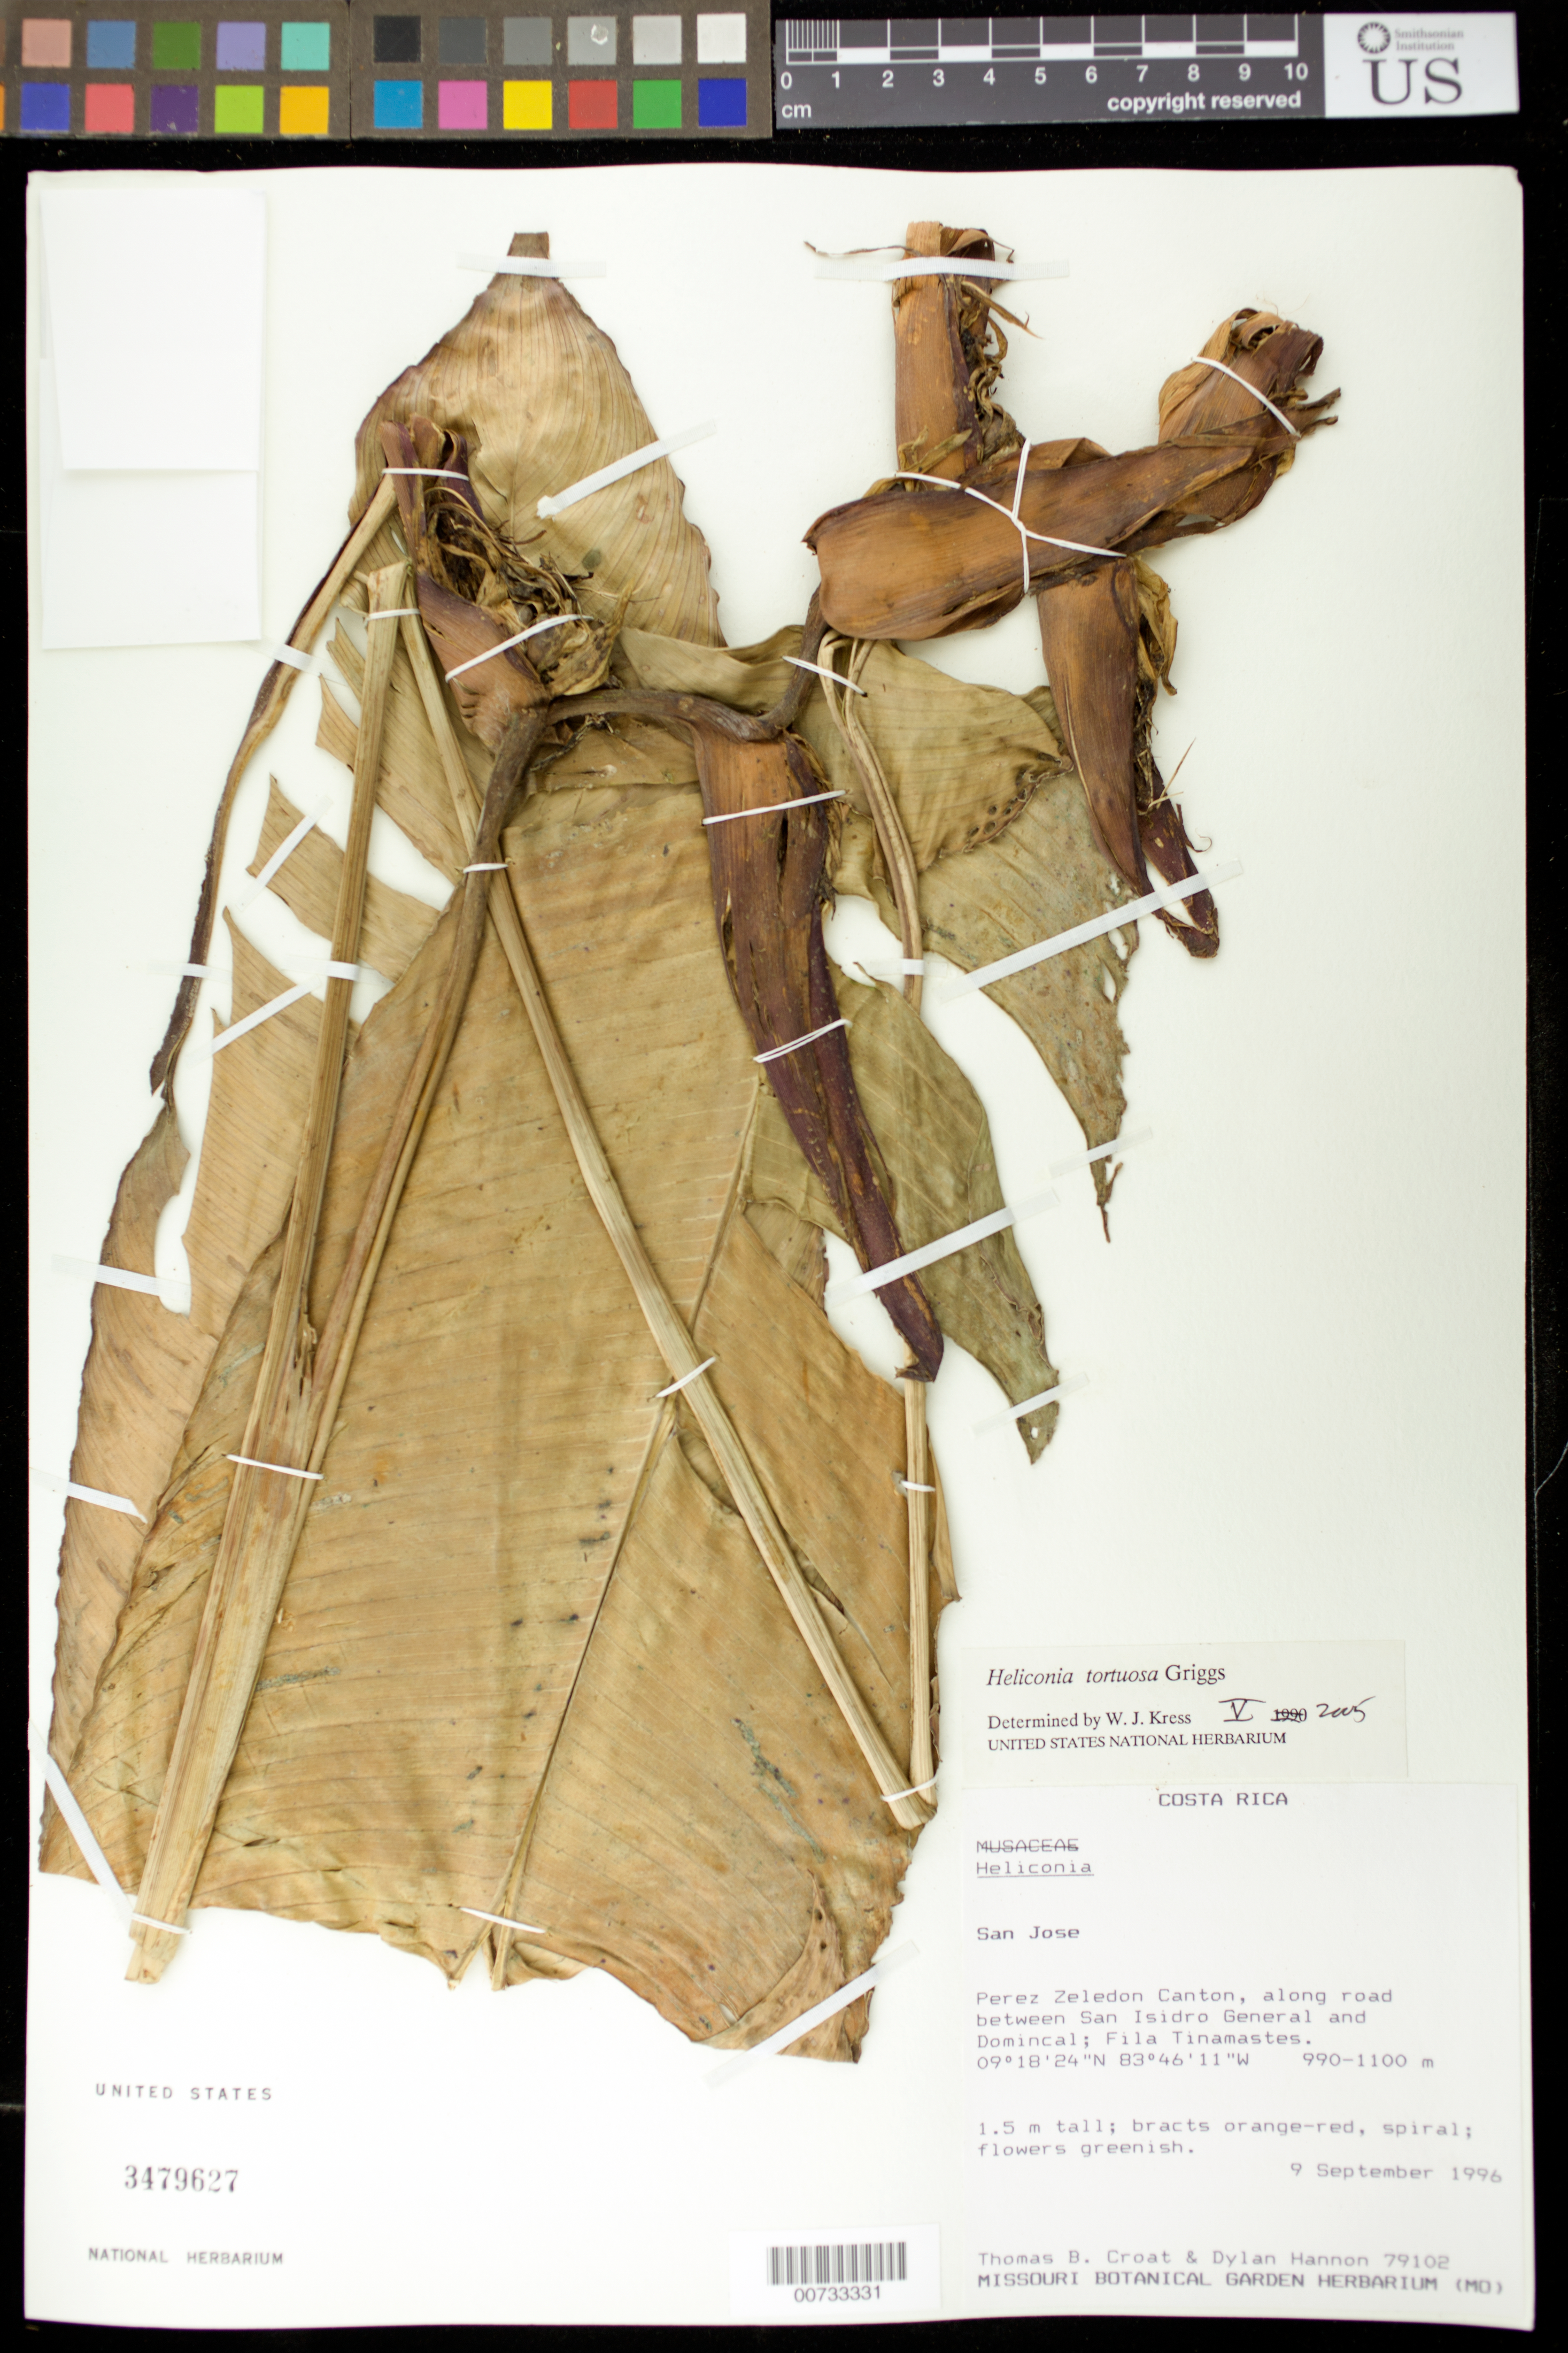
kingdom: Plantae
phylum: Tracheophyta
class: Liliopsida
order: Zingiberales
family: Heliconiaceae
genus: Heliconia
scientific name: Heliconia tortuosa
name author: R.F. Griggs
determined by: Kress, W. J., (US), Smithsonian Institution - National Museum of Natural History (UNITED STATES)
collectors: T. B. Croat & D. Hannon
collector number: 79102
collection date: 1996-09-09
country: Costa Rica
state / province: San Jose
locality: Perez Zeledon Canton, along road between San Isidro General and Dominical; Fila Tinamastes.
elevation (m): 990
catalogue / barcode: US 3479627